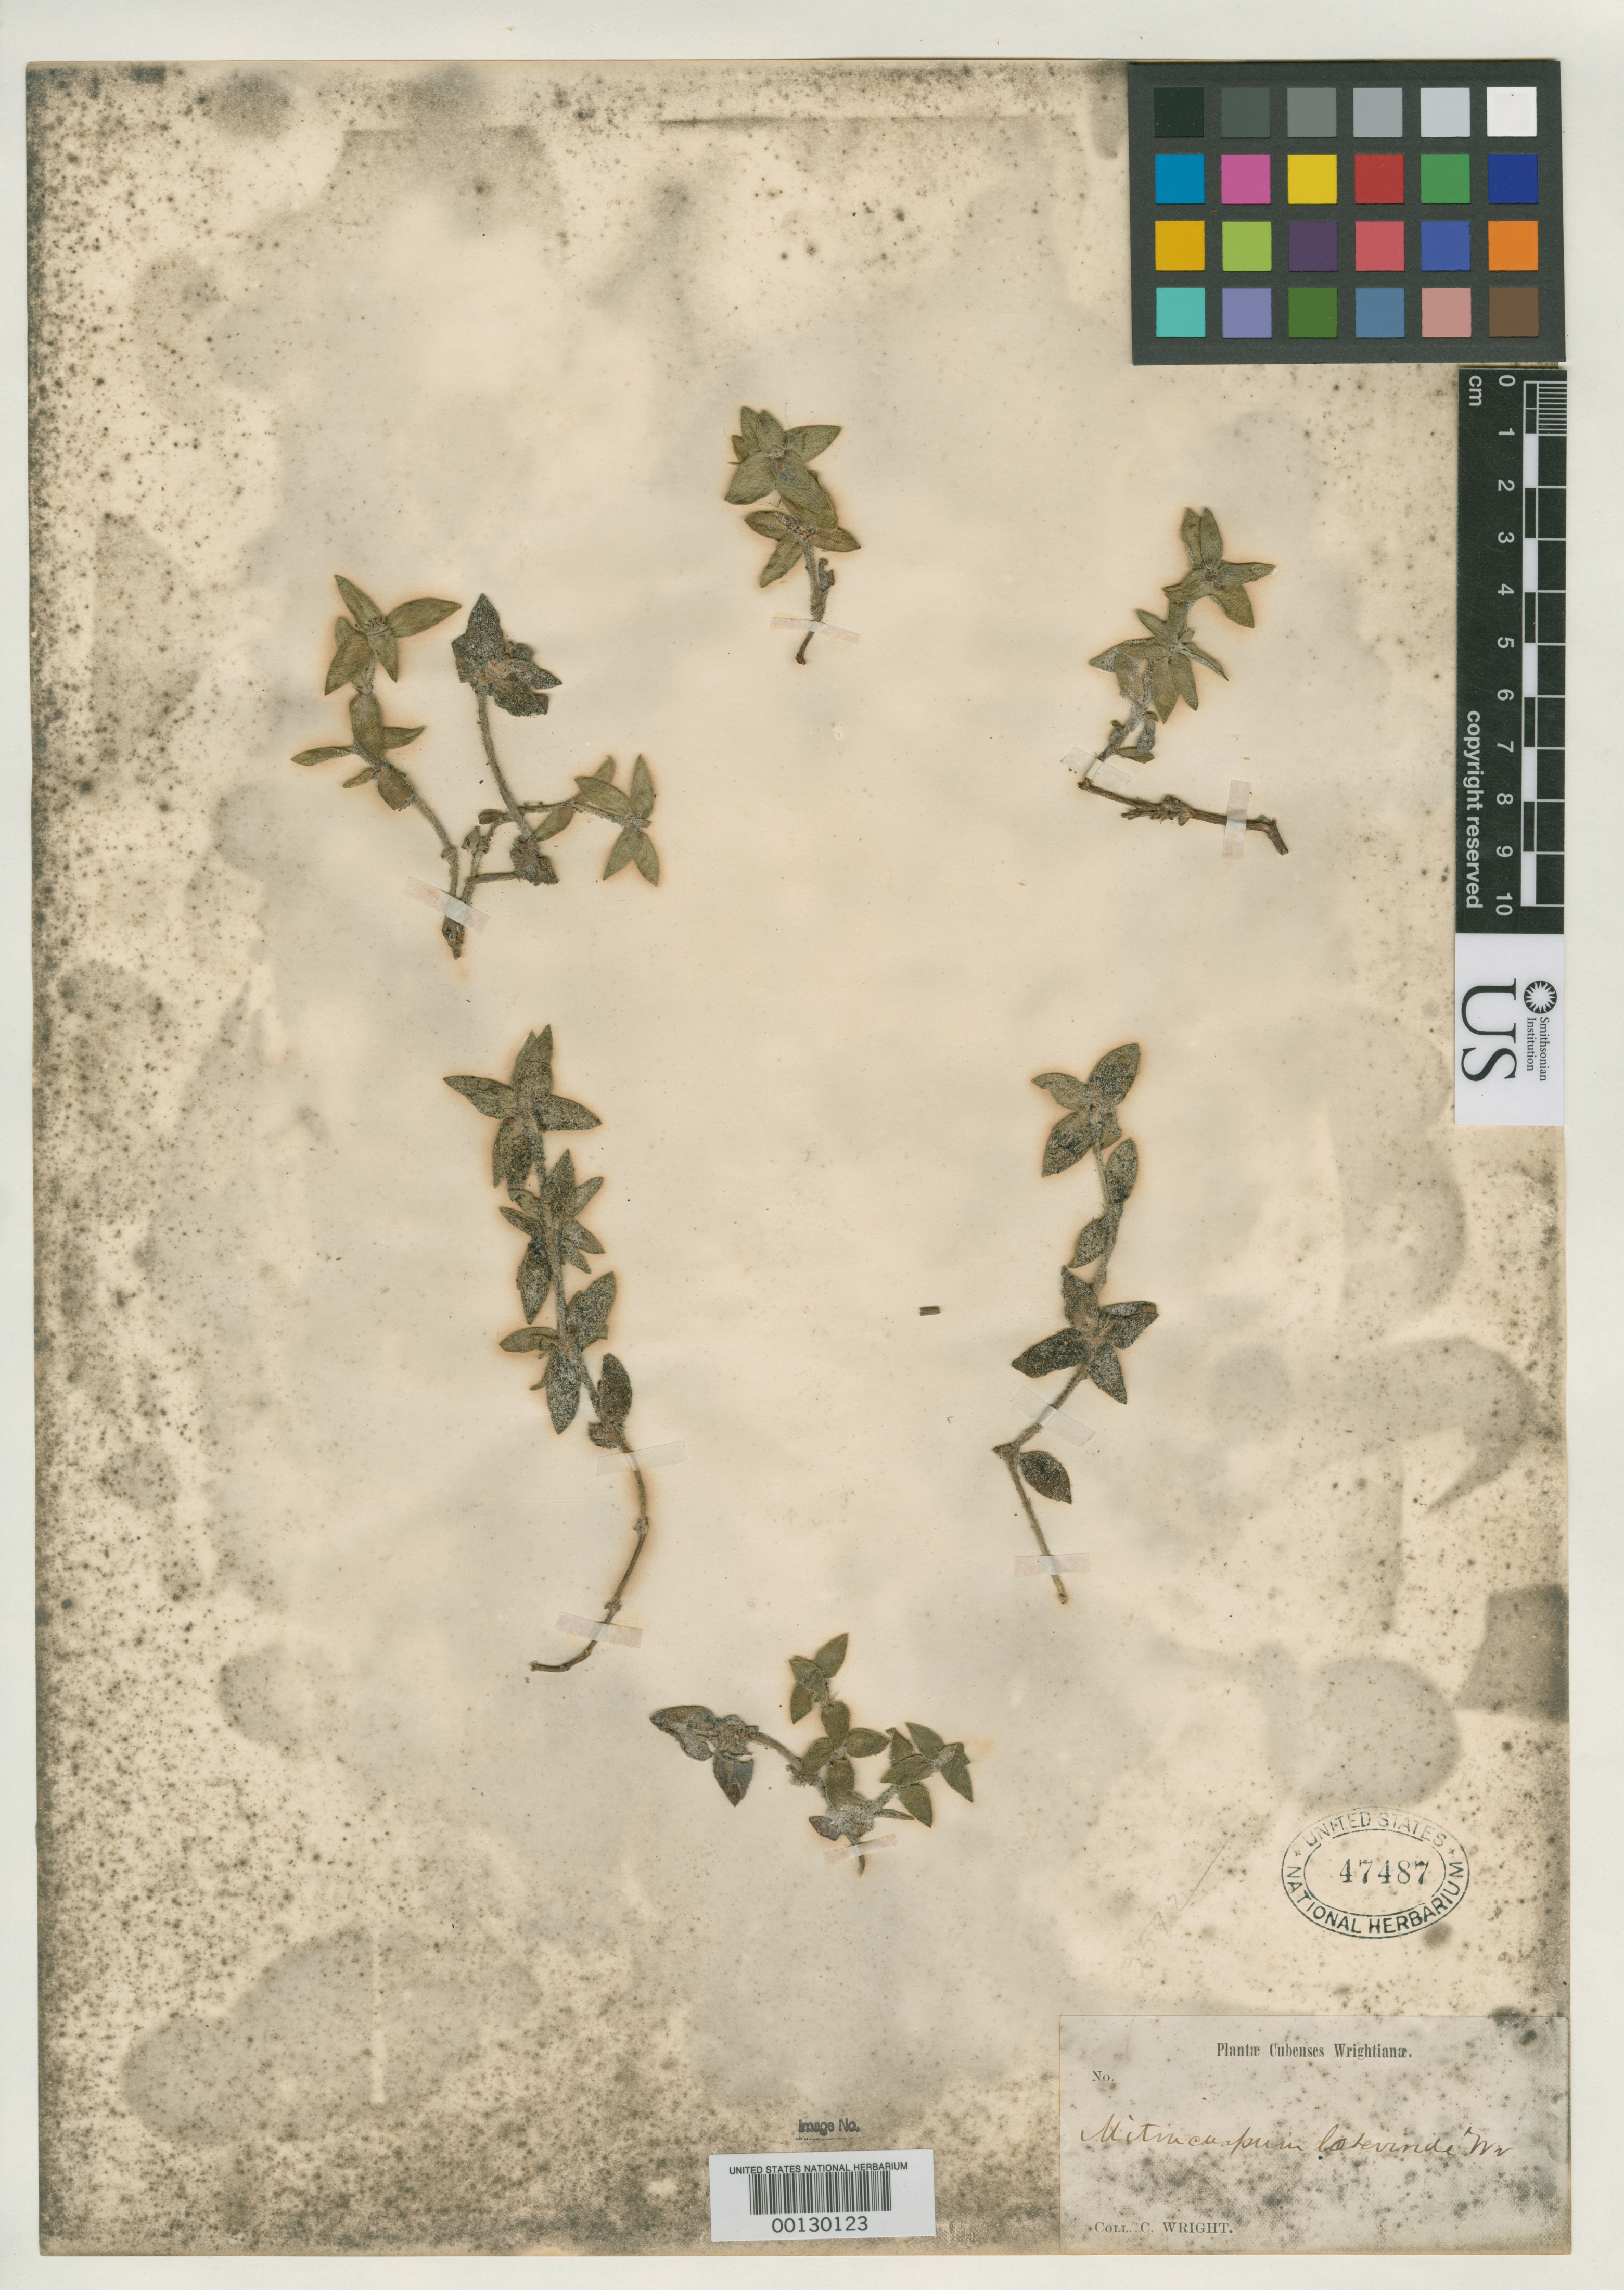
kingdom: Plantae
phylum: Tracheophyta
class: Magnoliopsida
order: Gentianales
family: Rubiaceae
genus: Mitracarpus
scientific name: Mitracarpus laeteviride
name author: C. Wright in Sauvalle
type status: Isotype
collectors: C. Wright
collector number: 3592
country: Cuba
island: Greater Antilles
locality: Nueva Filipina.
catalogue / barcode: US 47487